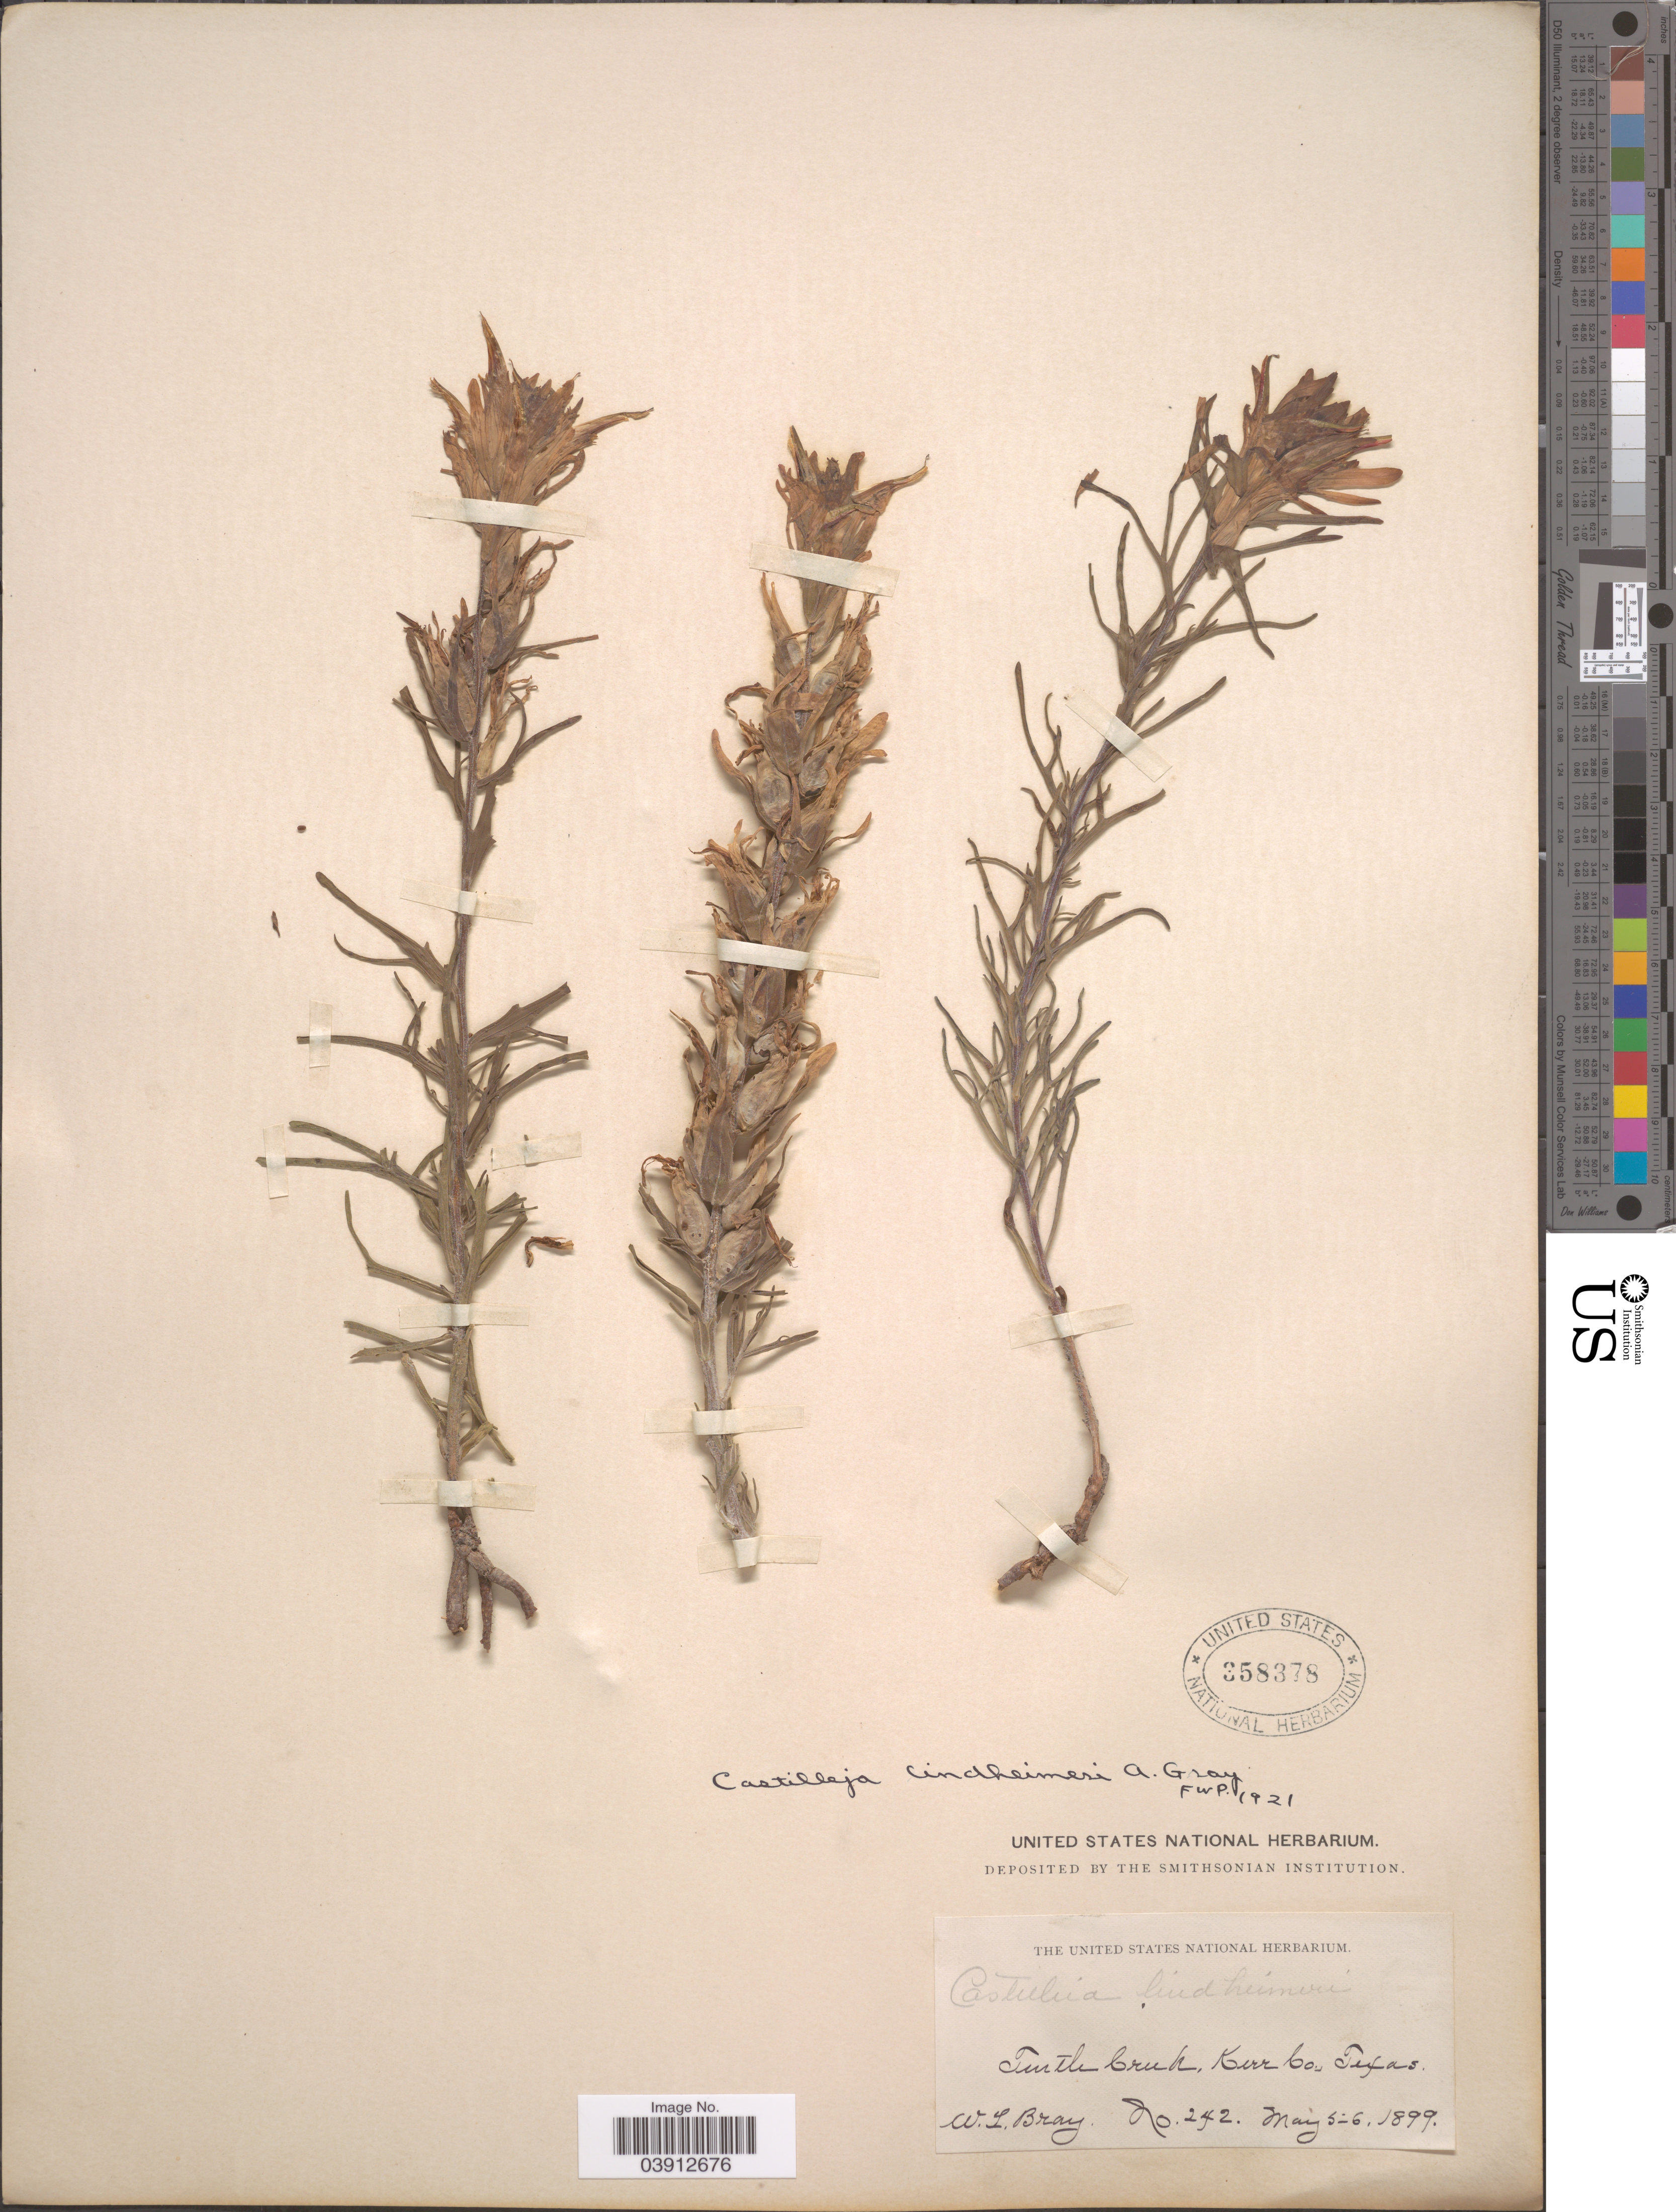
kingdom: Plantae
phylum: Tracheophyta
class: Magnoliopsida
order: Lamiales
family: Orobanchaceae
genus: Castilleja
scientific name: Castilleja lindheimeri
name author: A. Gray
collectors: W. L. Bray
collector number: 242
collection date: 1899-05-05/1899-05-06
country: United States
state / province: Texas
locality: Turtle Creek, Kerr Co.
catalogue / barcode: US 358378